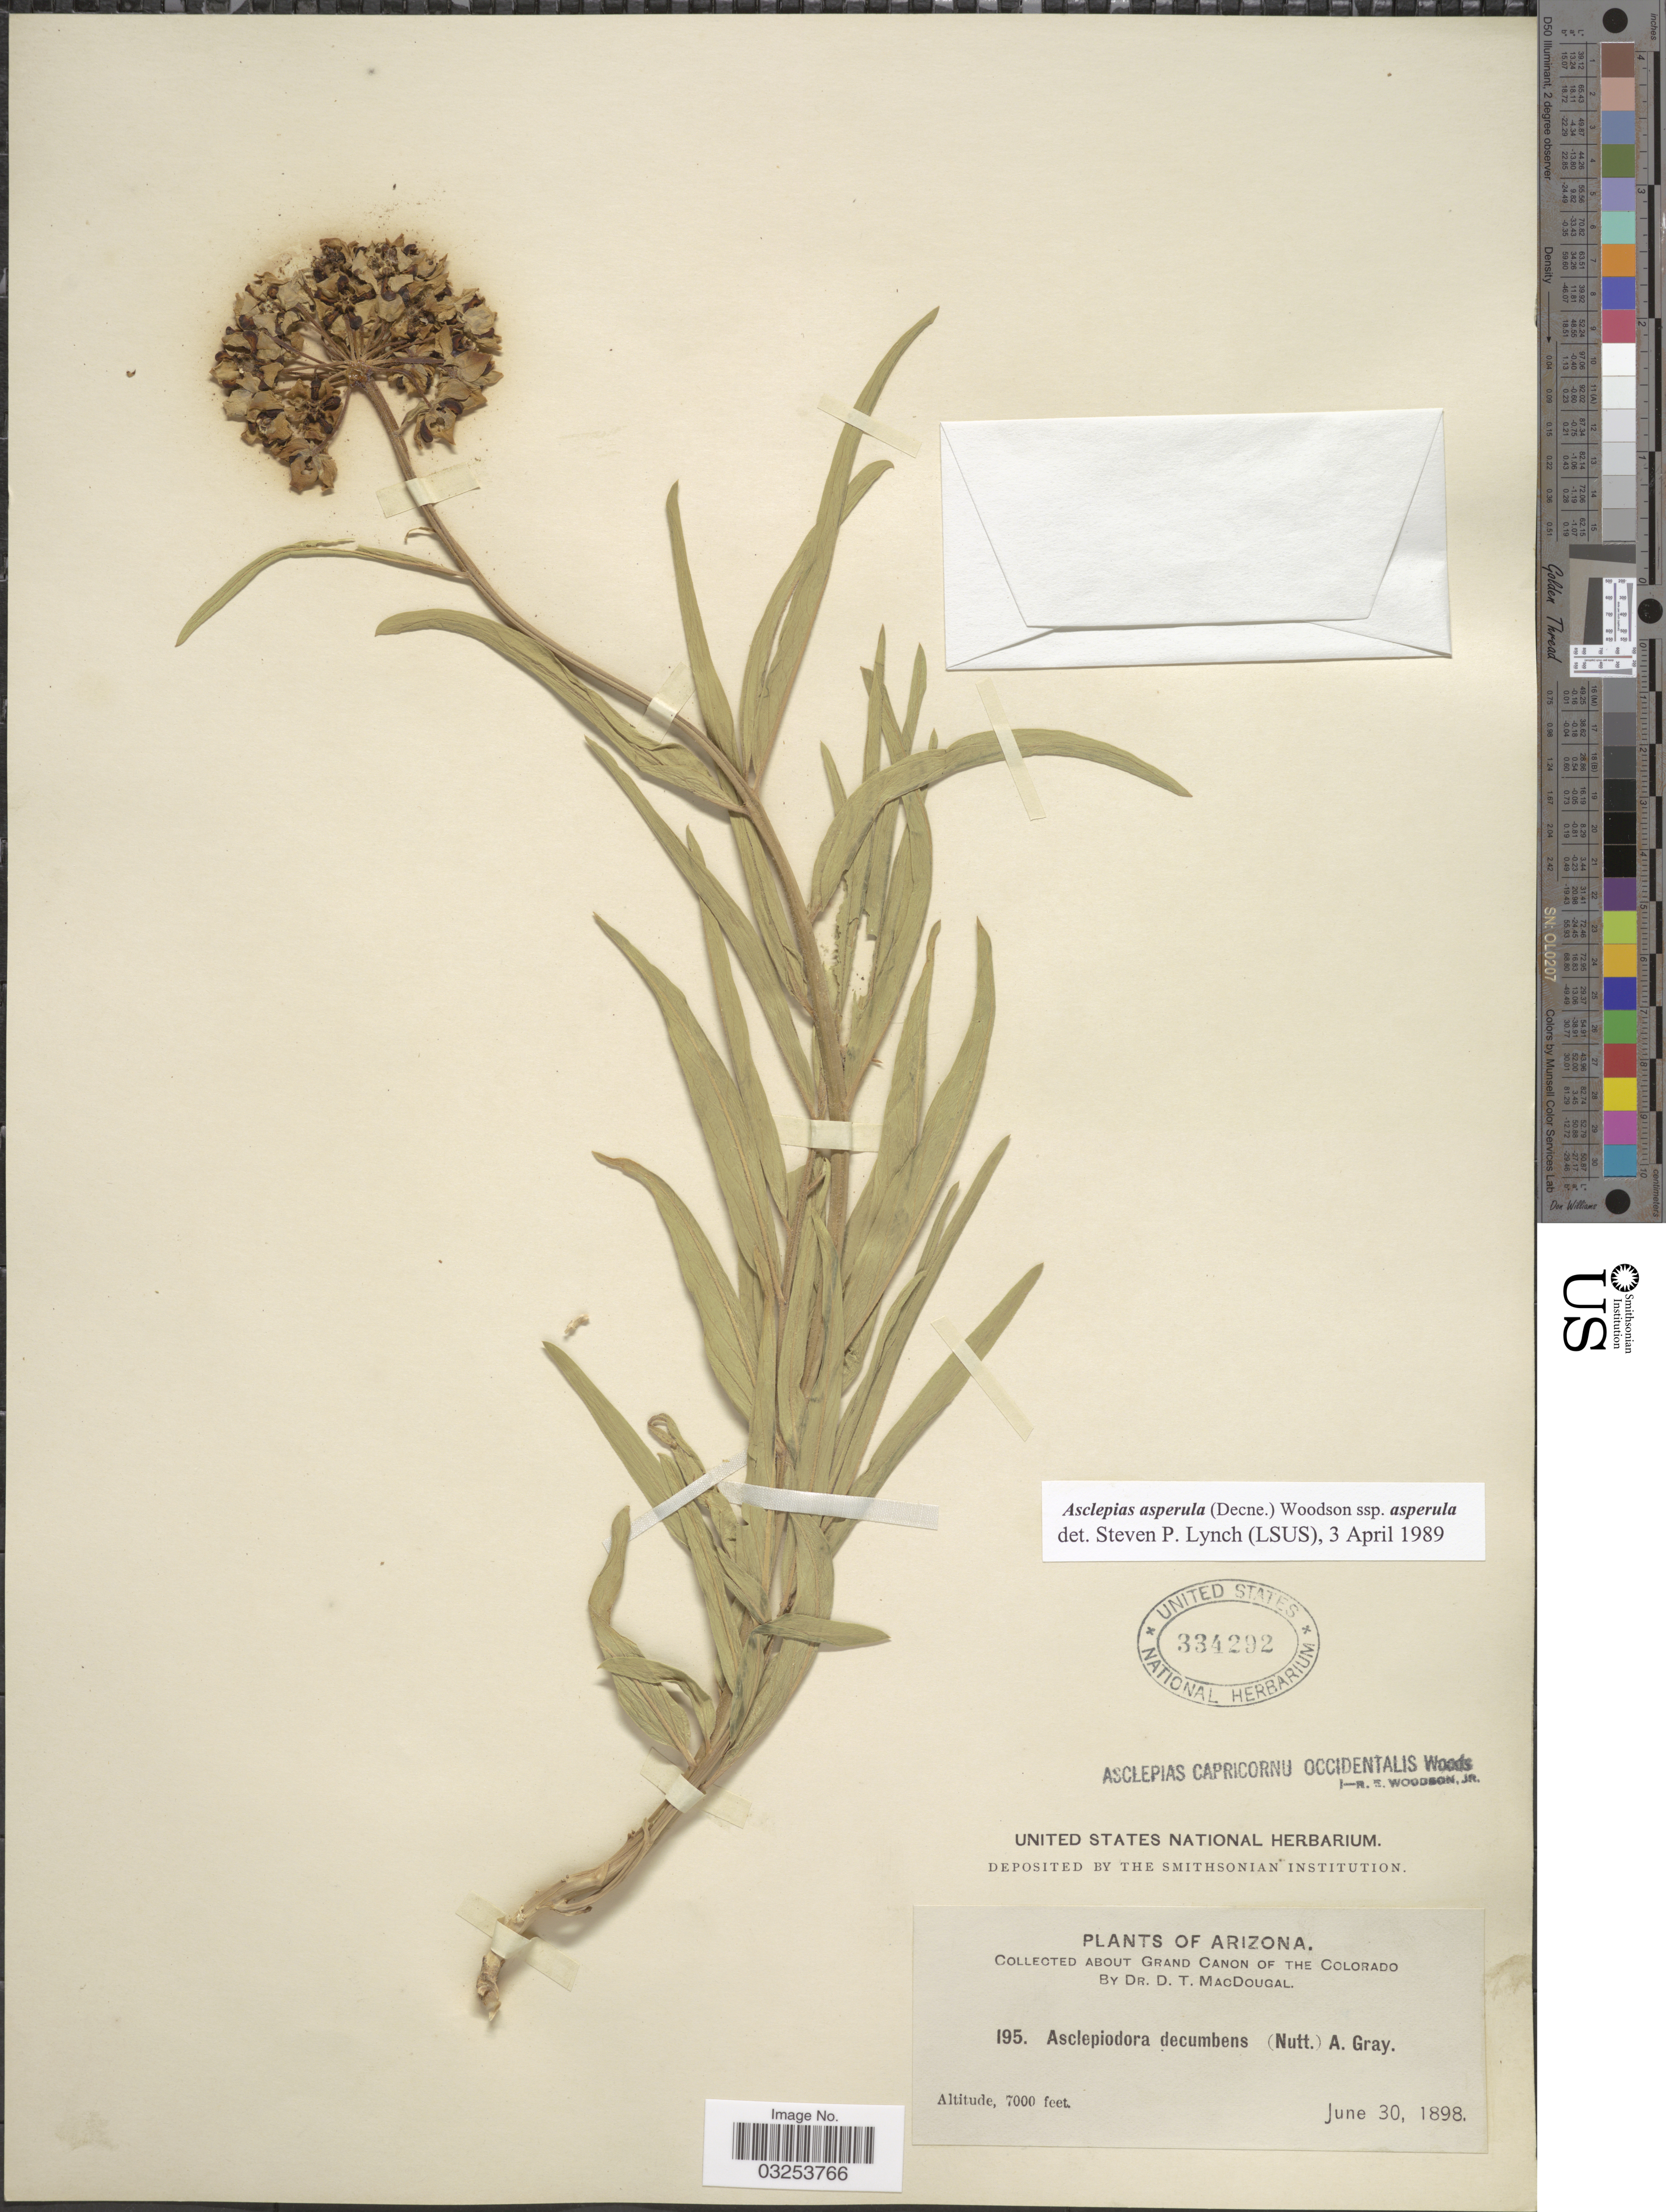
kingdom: Plantae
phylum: Tracheophyta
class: Magnoliopsida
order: Gentianales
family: Apocynaceae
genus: Asclepias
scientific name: Asclepias asperula subsp. asperula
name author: (Decne.) Woodson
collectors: D. T. MacDougal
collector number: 195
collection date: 1898-06-30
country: United States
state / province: Arizona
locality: About Grand Canon of the Colorado.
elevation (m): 2134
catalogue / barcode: US 334292